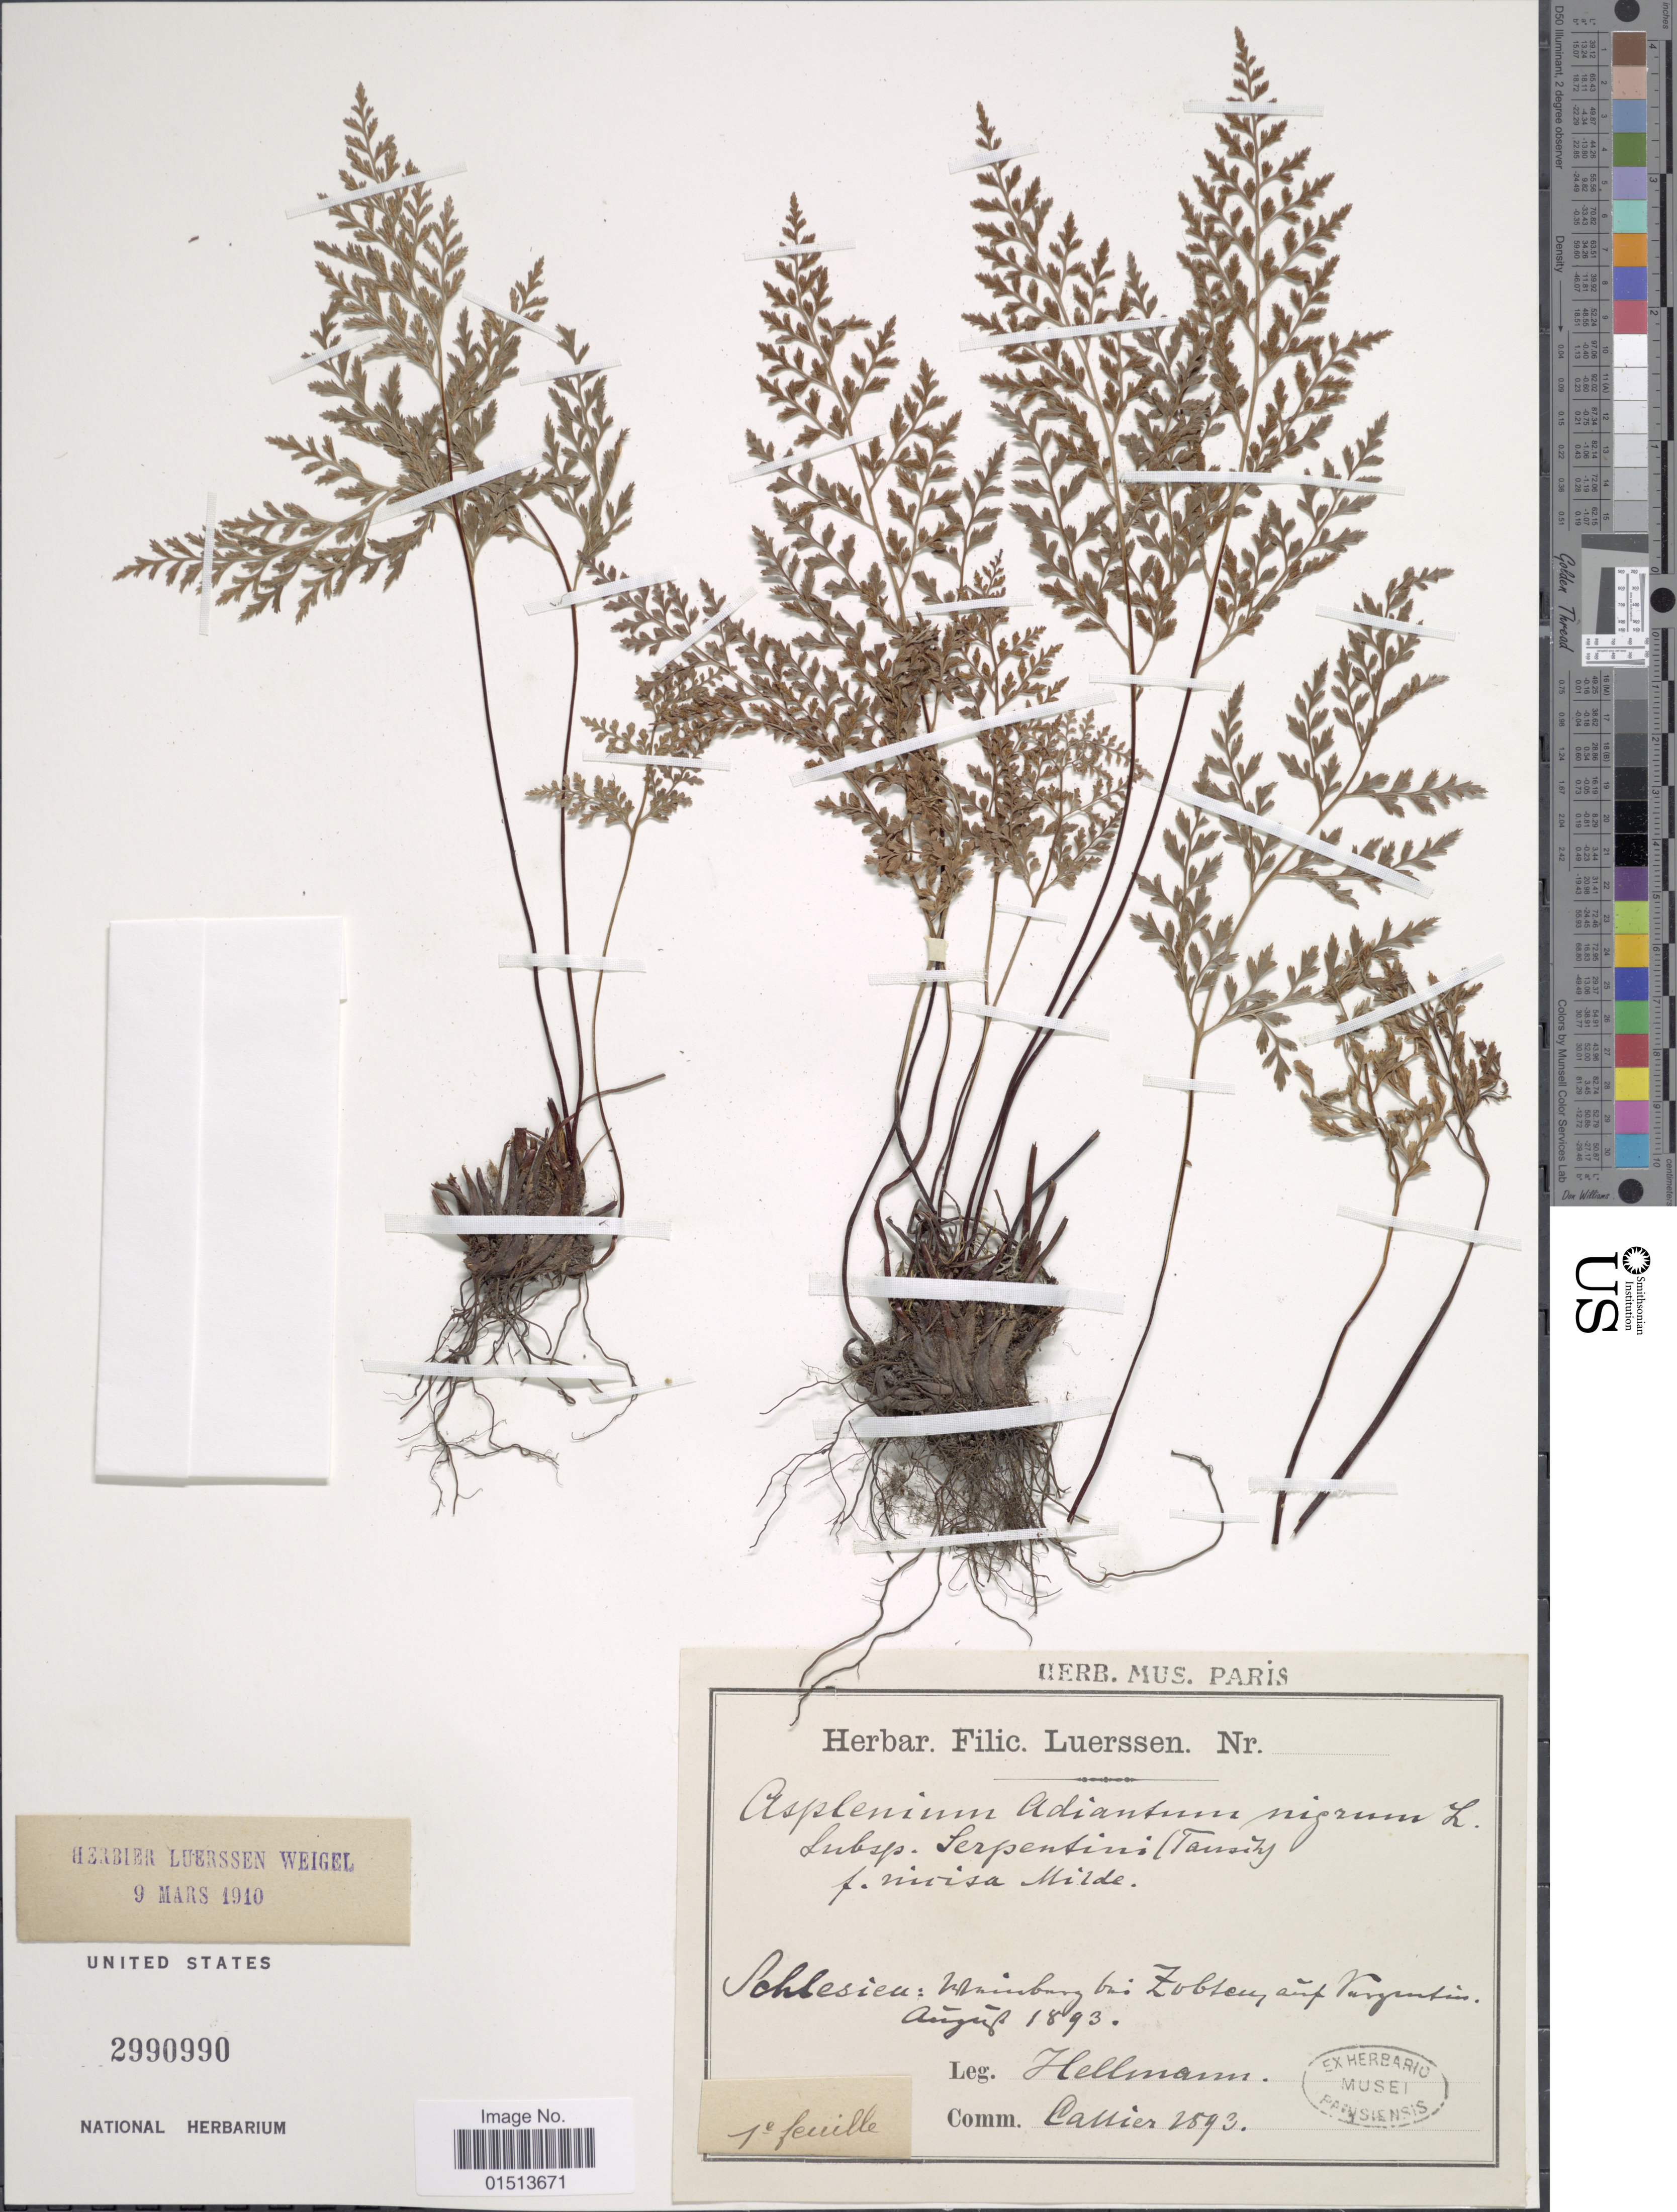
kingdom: Plantae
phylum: Tracheophyta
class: Polypodiopsida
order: Polypodiales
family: Aspleniaceae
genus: Asplenium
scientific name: Asplenium adiantum-nigrum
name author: L.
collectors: Hellmann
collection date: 1893-08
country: Germany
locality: Schlesieu: Weinburg bei: Lobten auf Varguntin. [interpreted]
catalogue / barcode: US 2990990